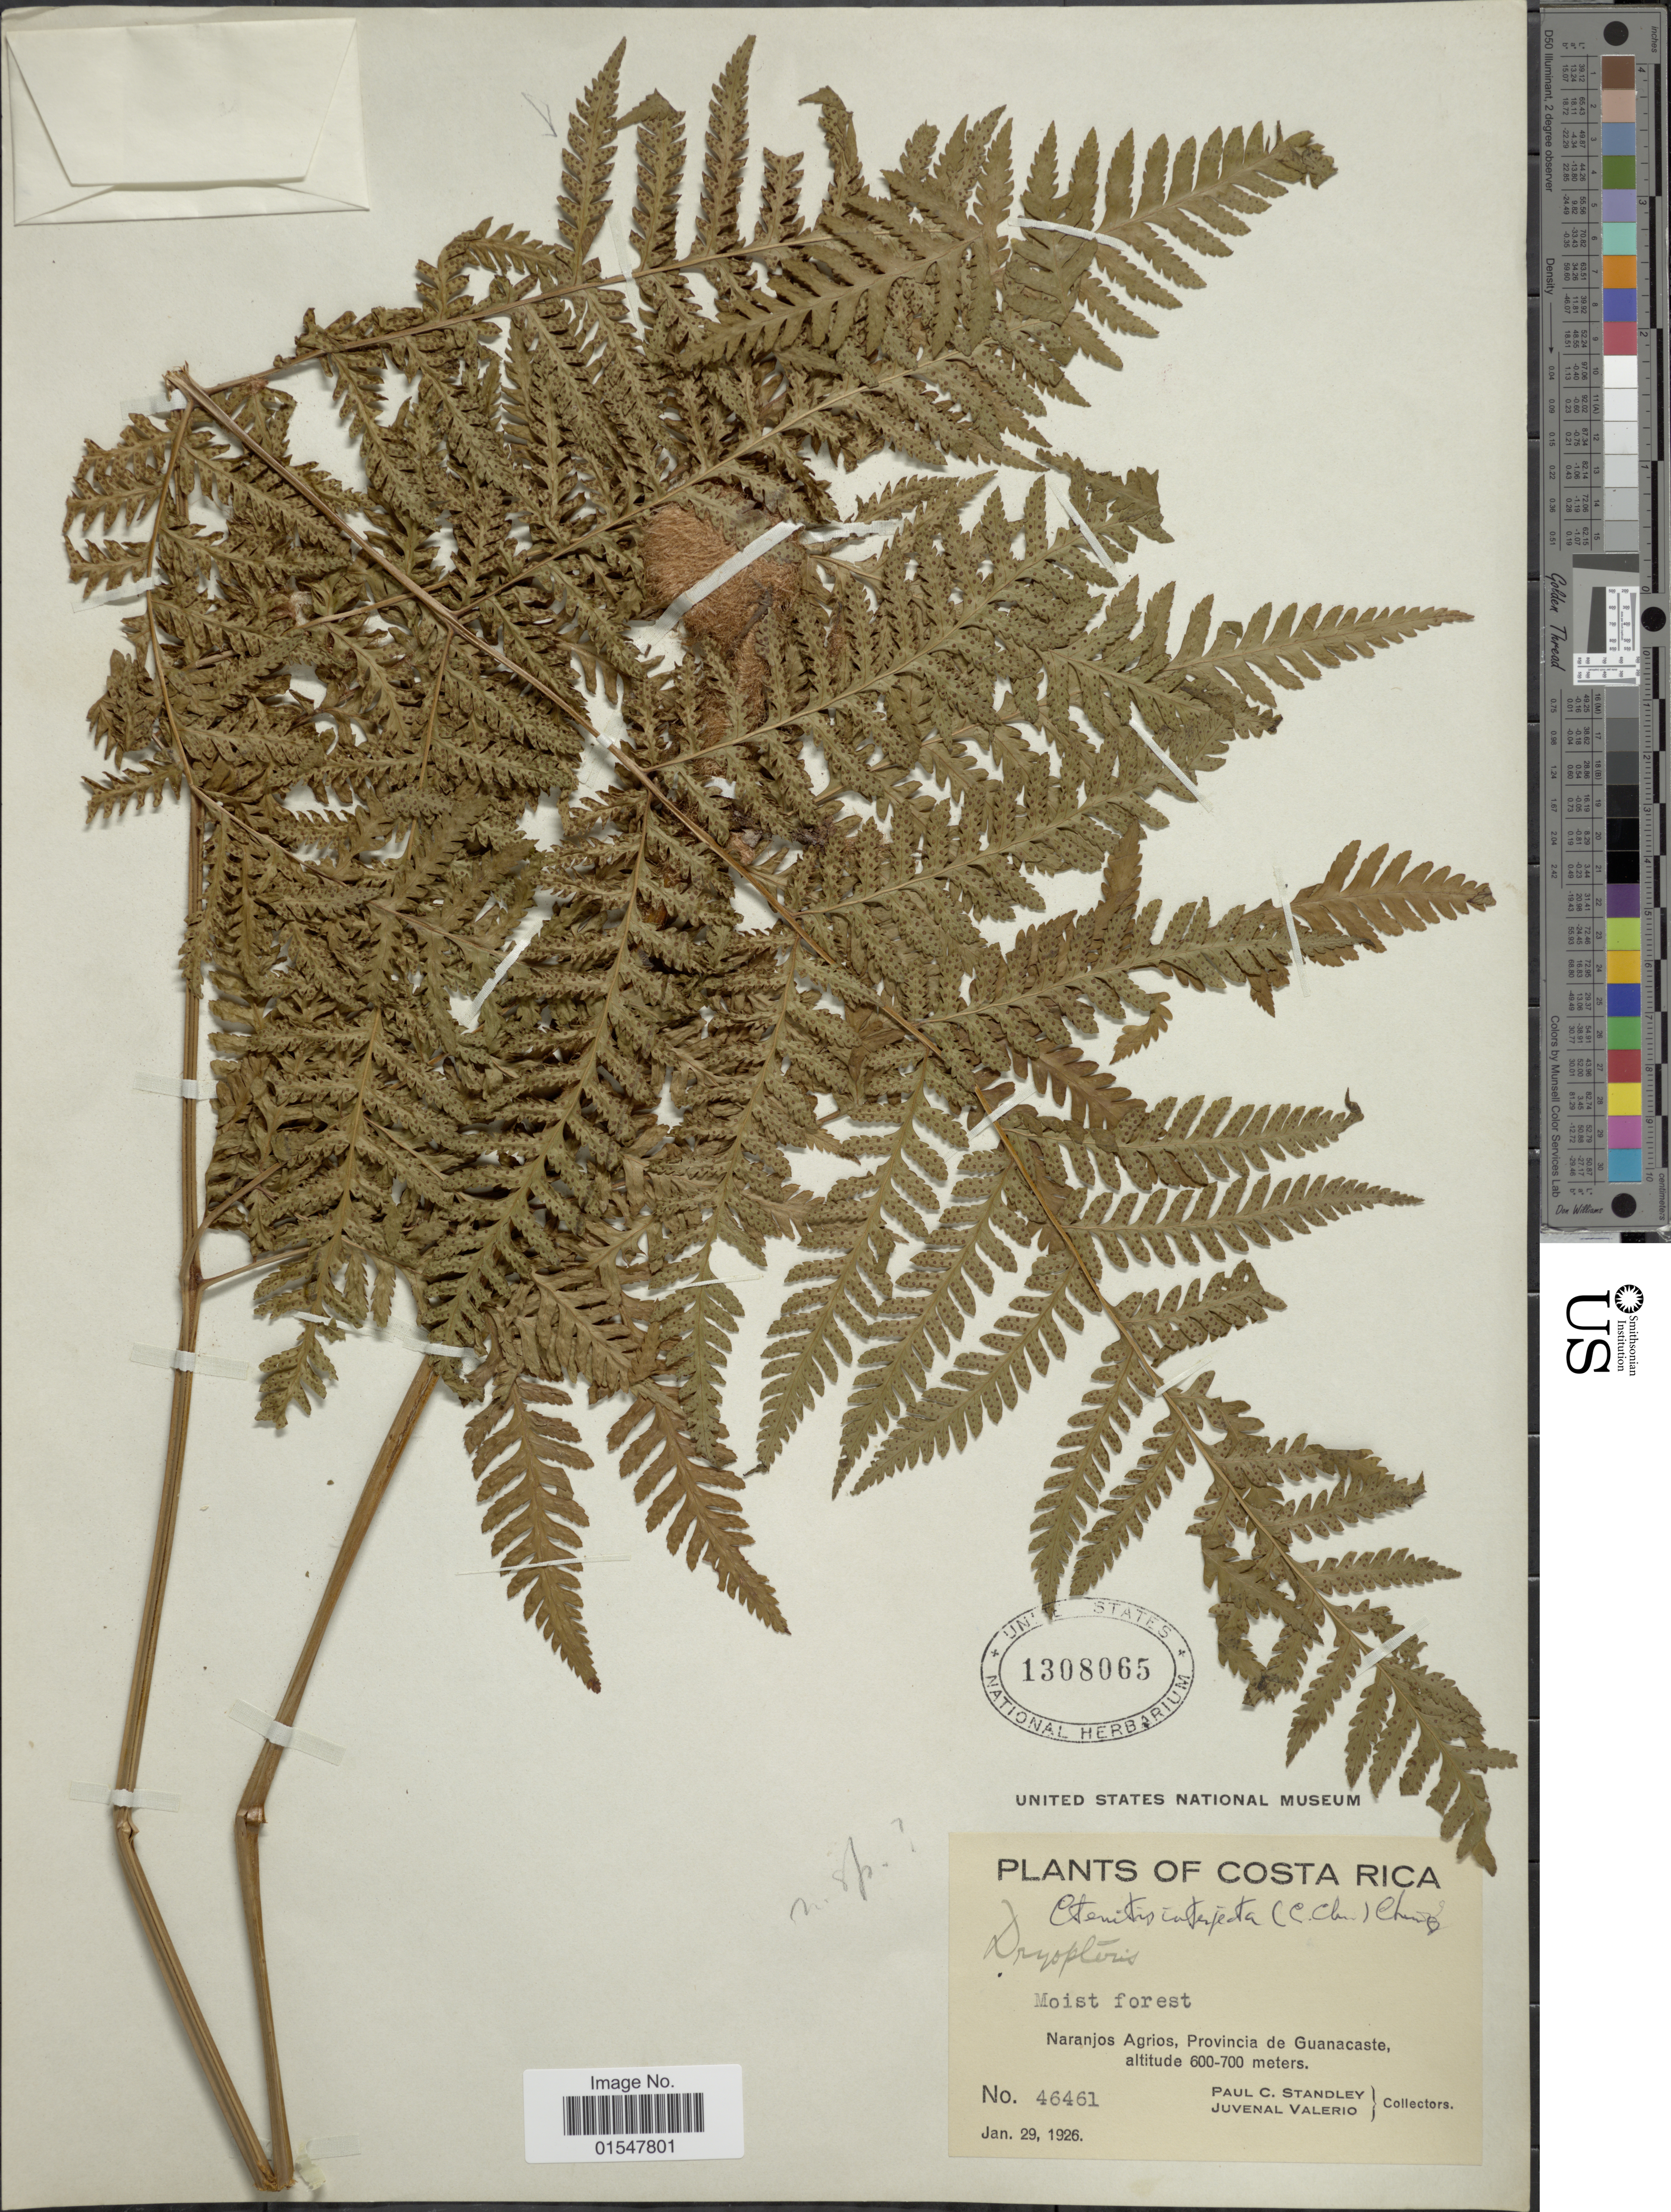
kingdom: Plantae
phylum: Tracheophyta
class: Polypodiopsida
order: Polypodiales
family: Dryopteridaceae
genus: Ctenitis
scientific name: Ctenitis interjecta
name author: (C. Chr.) Ching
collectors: P. C. Standley & J. Valerio R.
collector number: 46461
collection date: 1926-01-29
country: Costa Rica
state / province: Guanacaste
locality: Costa Rica, Naranjos Agrios, Provincia de Guanacaste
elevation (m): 600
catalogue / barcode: US 1308065